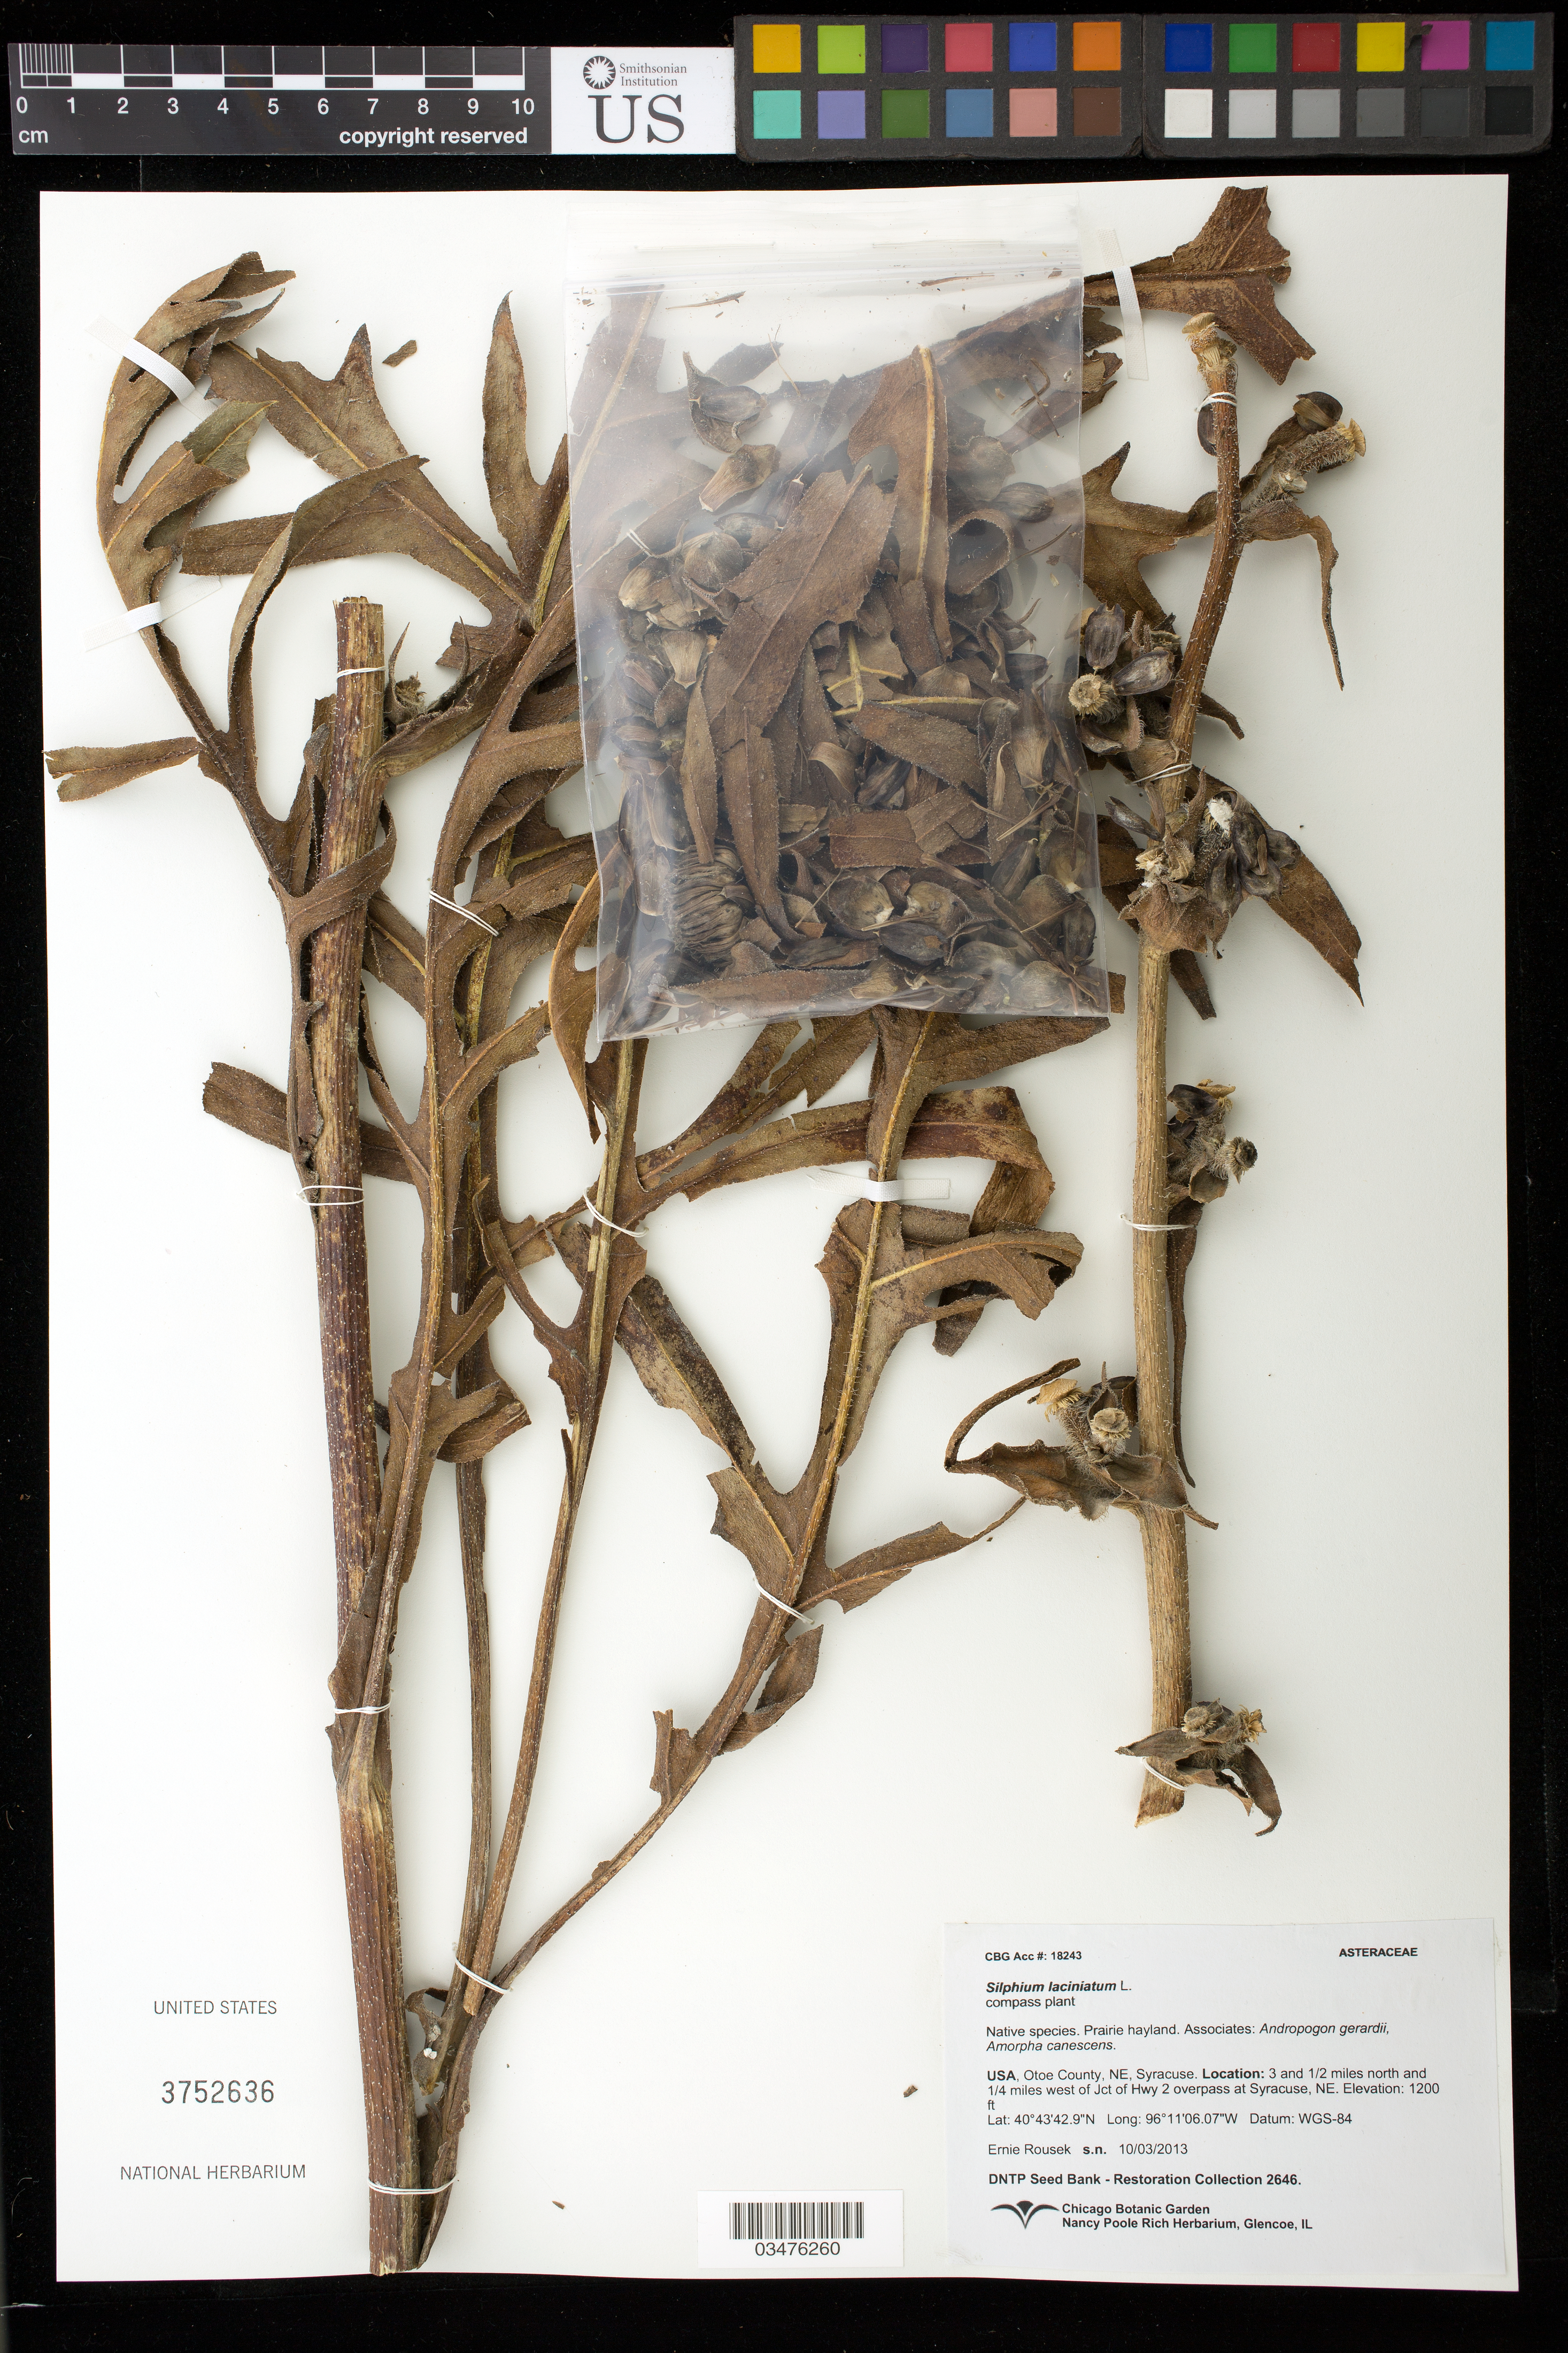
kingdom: Plantae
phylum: Tracheophyta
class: Magnoliopsida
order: Asterales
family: Asteraceae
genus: Silphium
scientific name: Silphium laciniatum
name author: L.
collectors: E. Rousek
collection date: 2013-10-03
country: United States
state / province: Nebraska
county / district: Otoe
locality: Syracuse. 3.5 mi north and 1/4 mi. west of Jct of Hwy 2 overpass at Syracuse.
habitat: Prairie hayland. With Andropogon gerardii, Amorpha canescens.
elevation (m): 366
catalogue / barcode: US 3752636